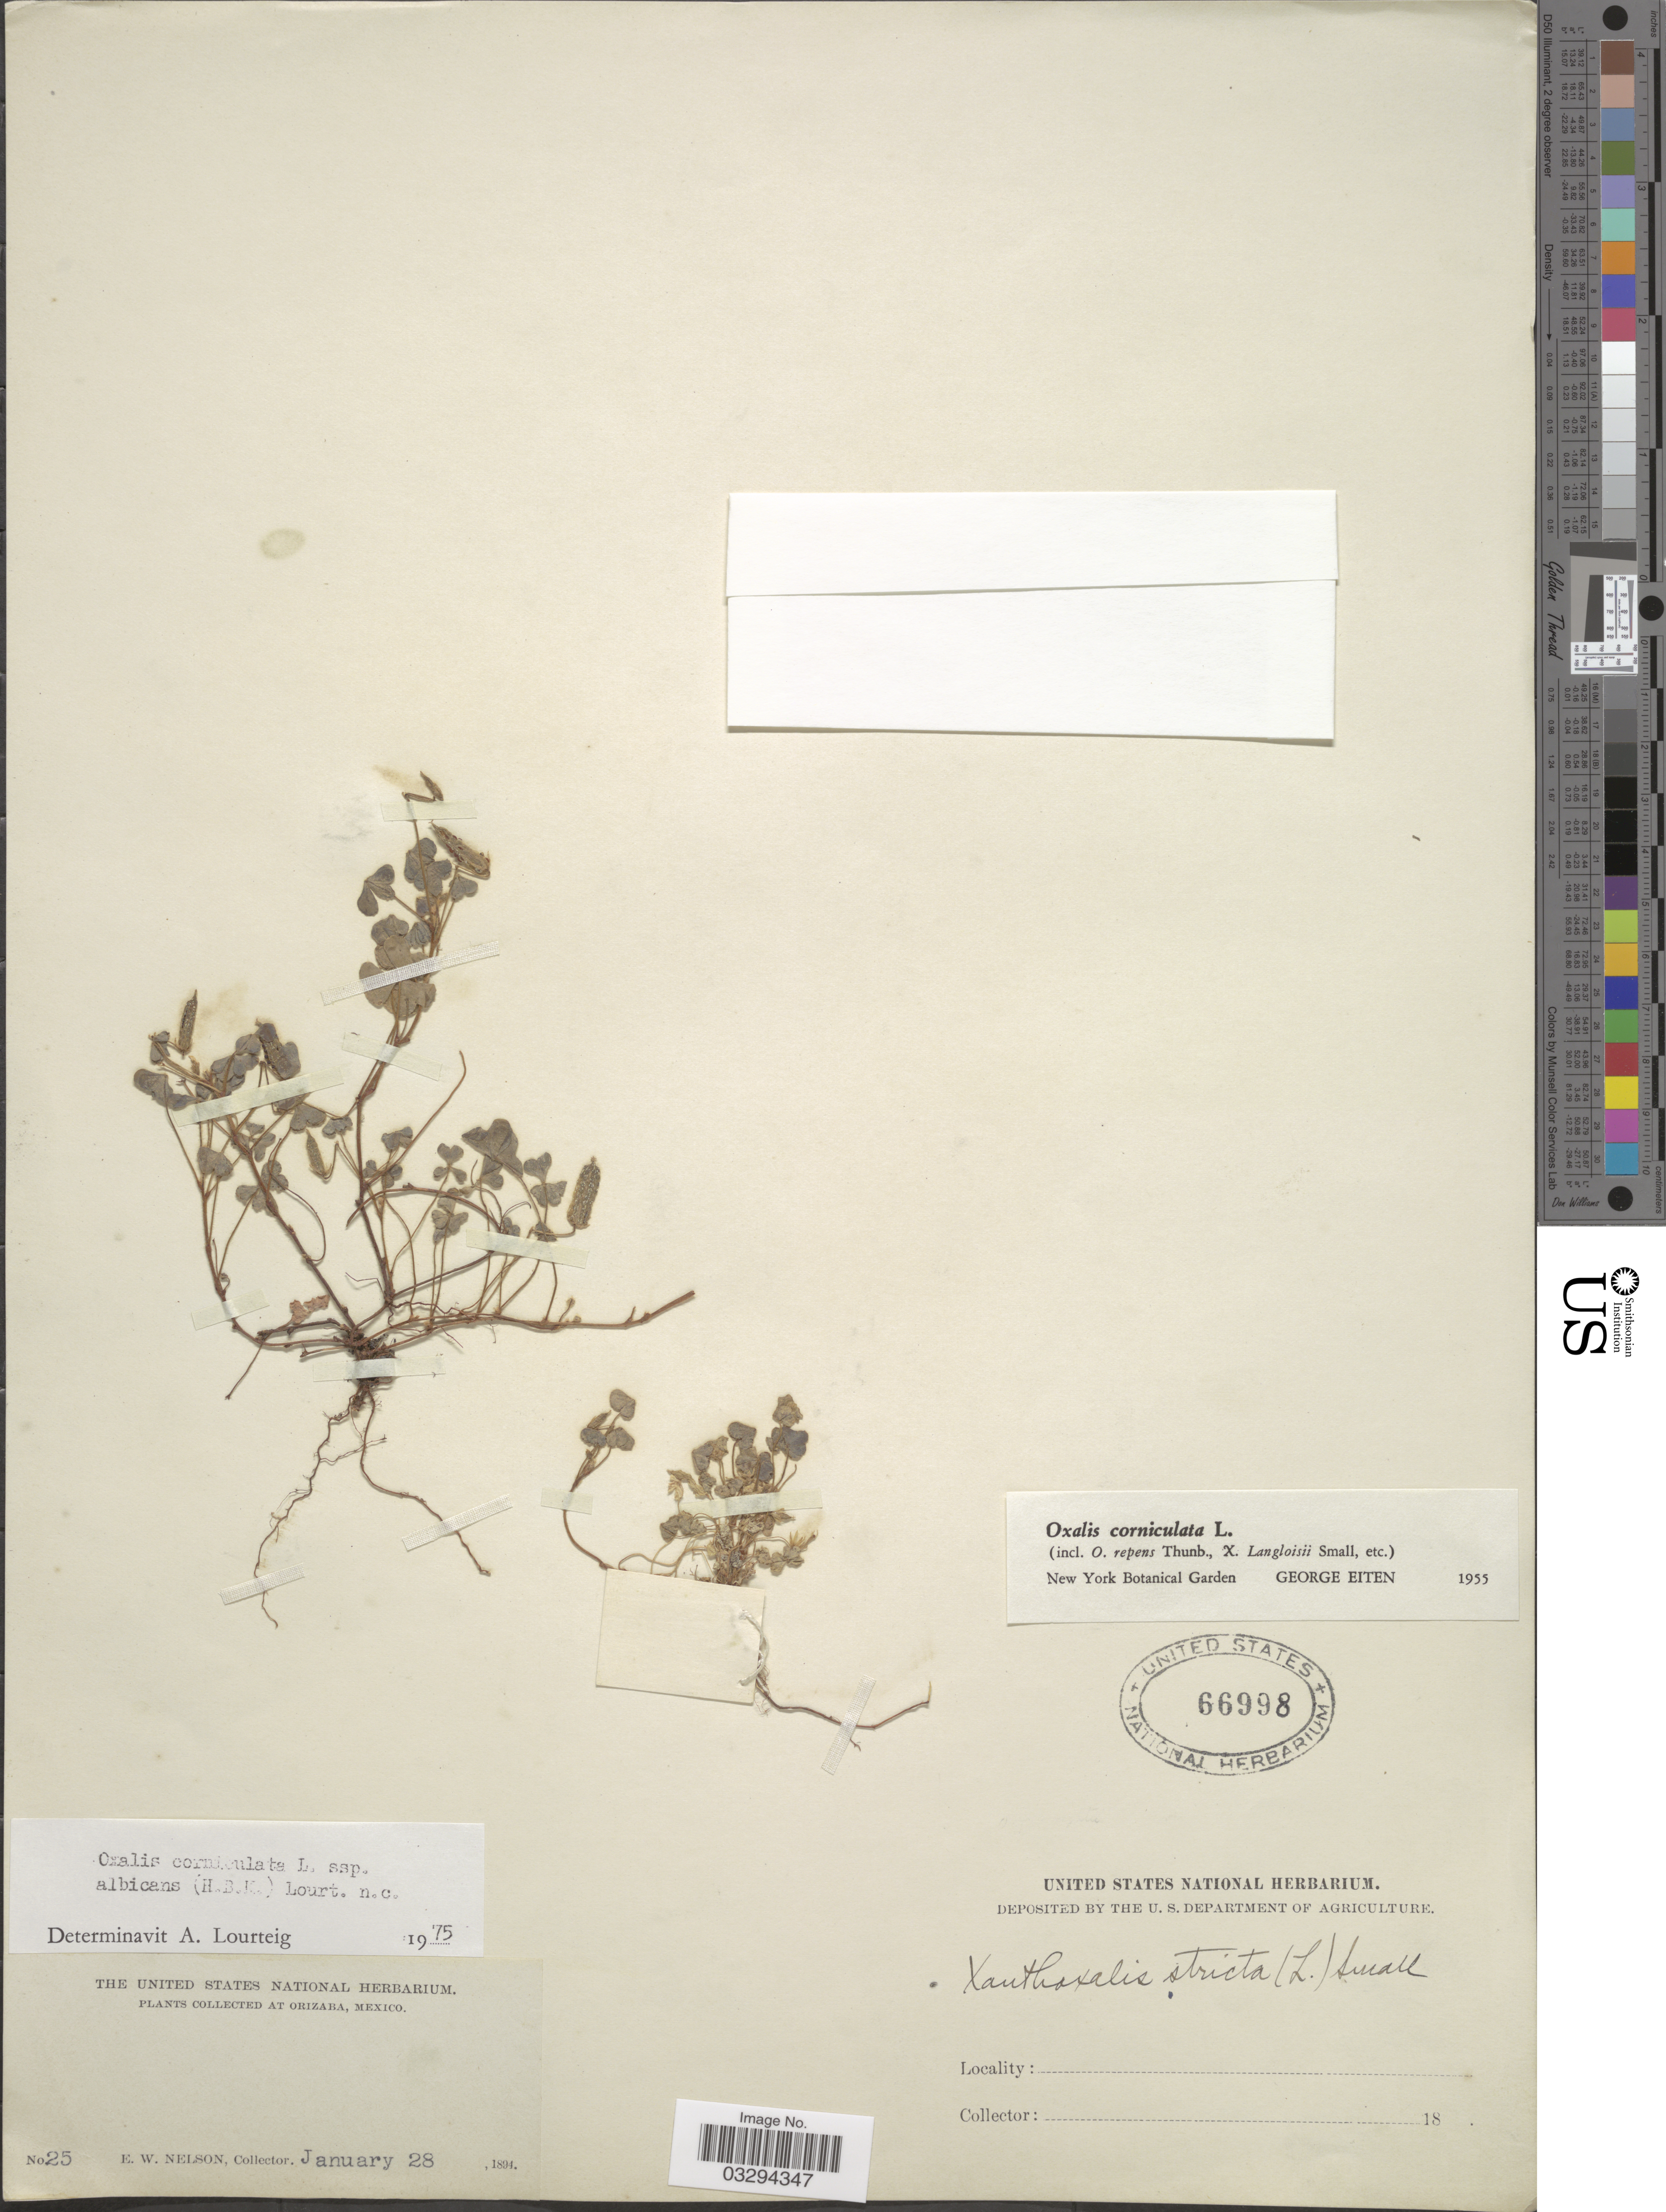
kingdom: Plantae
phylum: Tracheophyta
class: Magnoliopsida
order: Oxalidales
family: Oxalidaceae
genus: Oxalis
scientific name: Oxalis corniculata subsp. albicans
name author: (Kunth) Lourteig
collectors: E. W. Nelson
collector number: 25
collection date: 1894-01-28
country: Mexico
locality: At Orizaba.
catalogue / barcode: US 66998